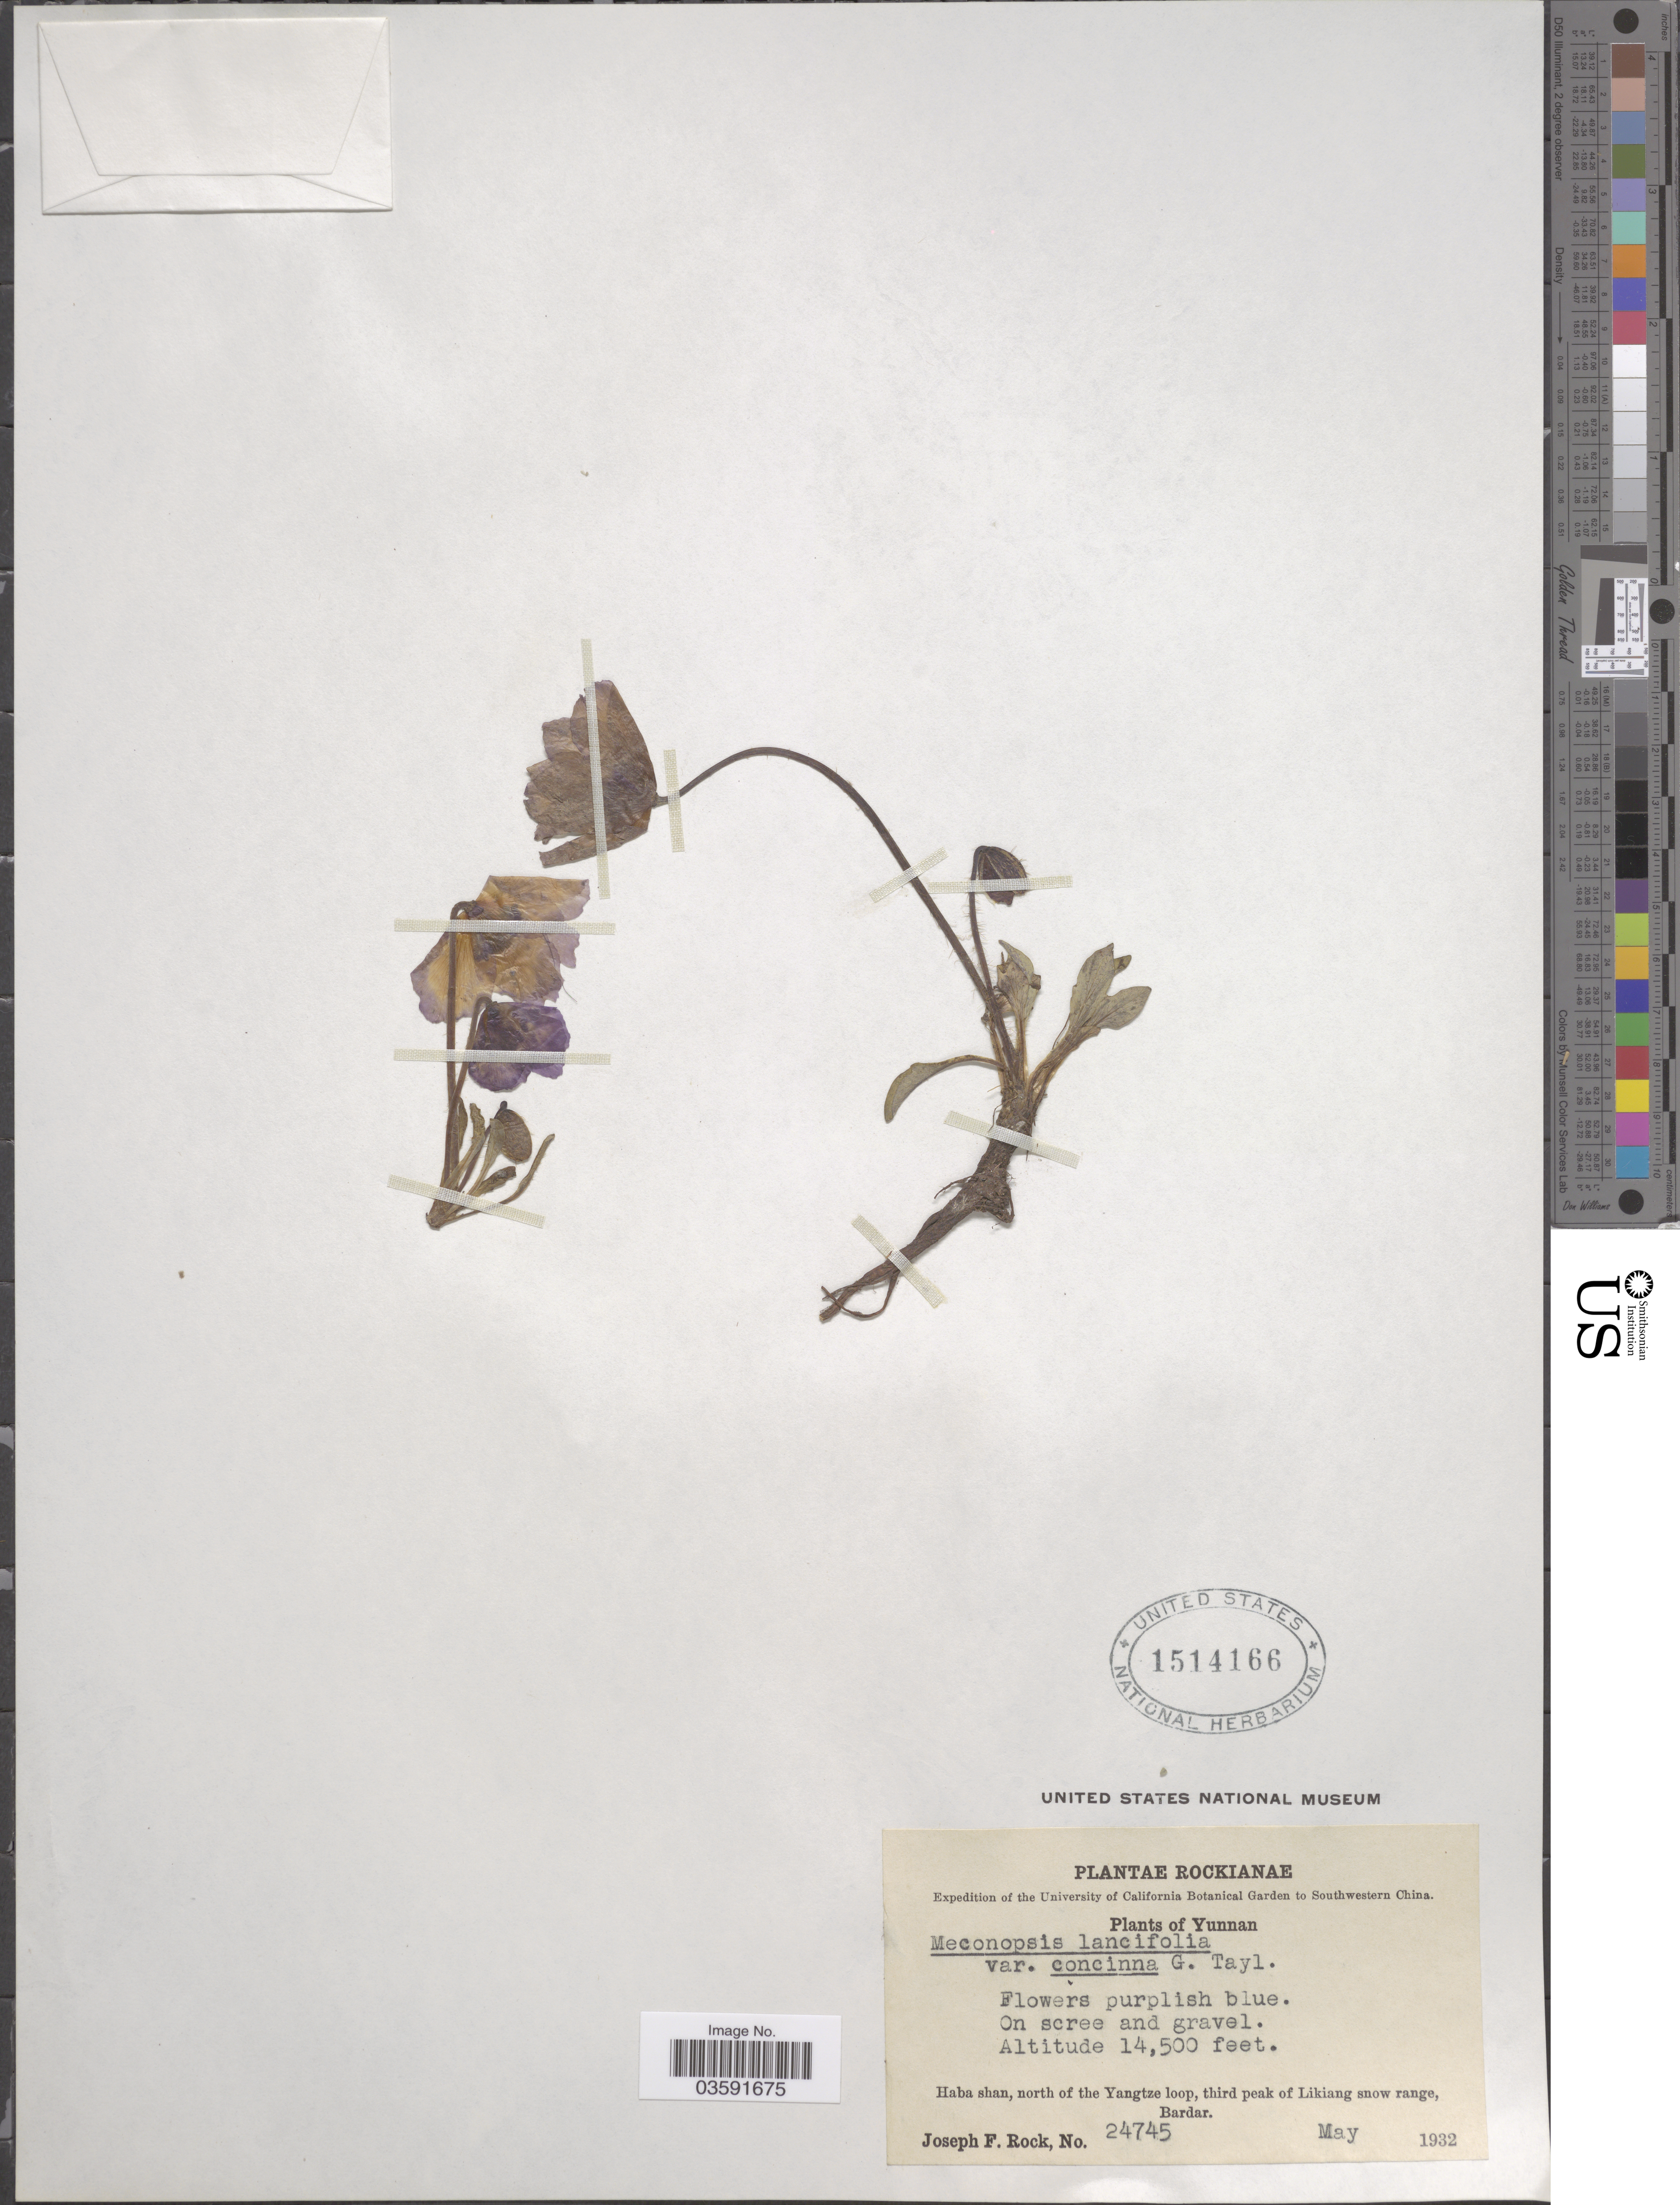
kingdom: Plantae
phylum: Tracheophyta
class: Magnoliopsida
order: Ranunculales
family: Papaveraceae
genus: Meconopsis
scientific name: Meconopsis lancifolia var. concinna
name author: (Prain) G. Taylor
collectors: J. F. Rock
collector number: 24745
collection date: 1932-05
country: China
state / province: Yunnan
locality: Southwestern China. Haba shan, north of Yangtze loop, third peak of Likiang snow range, Bardar.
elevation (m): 4420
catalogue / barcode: US 1514166